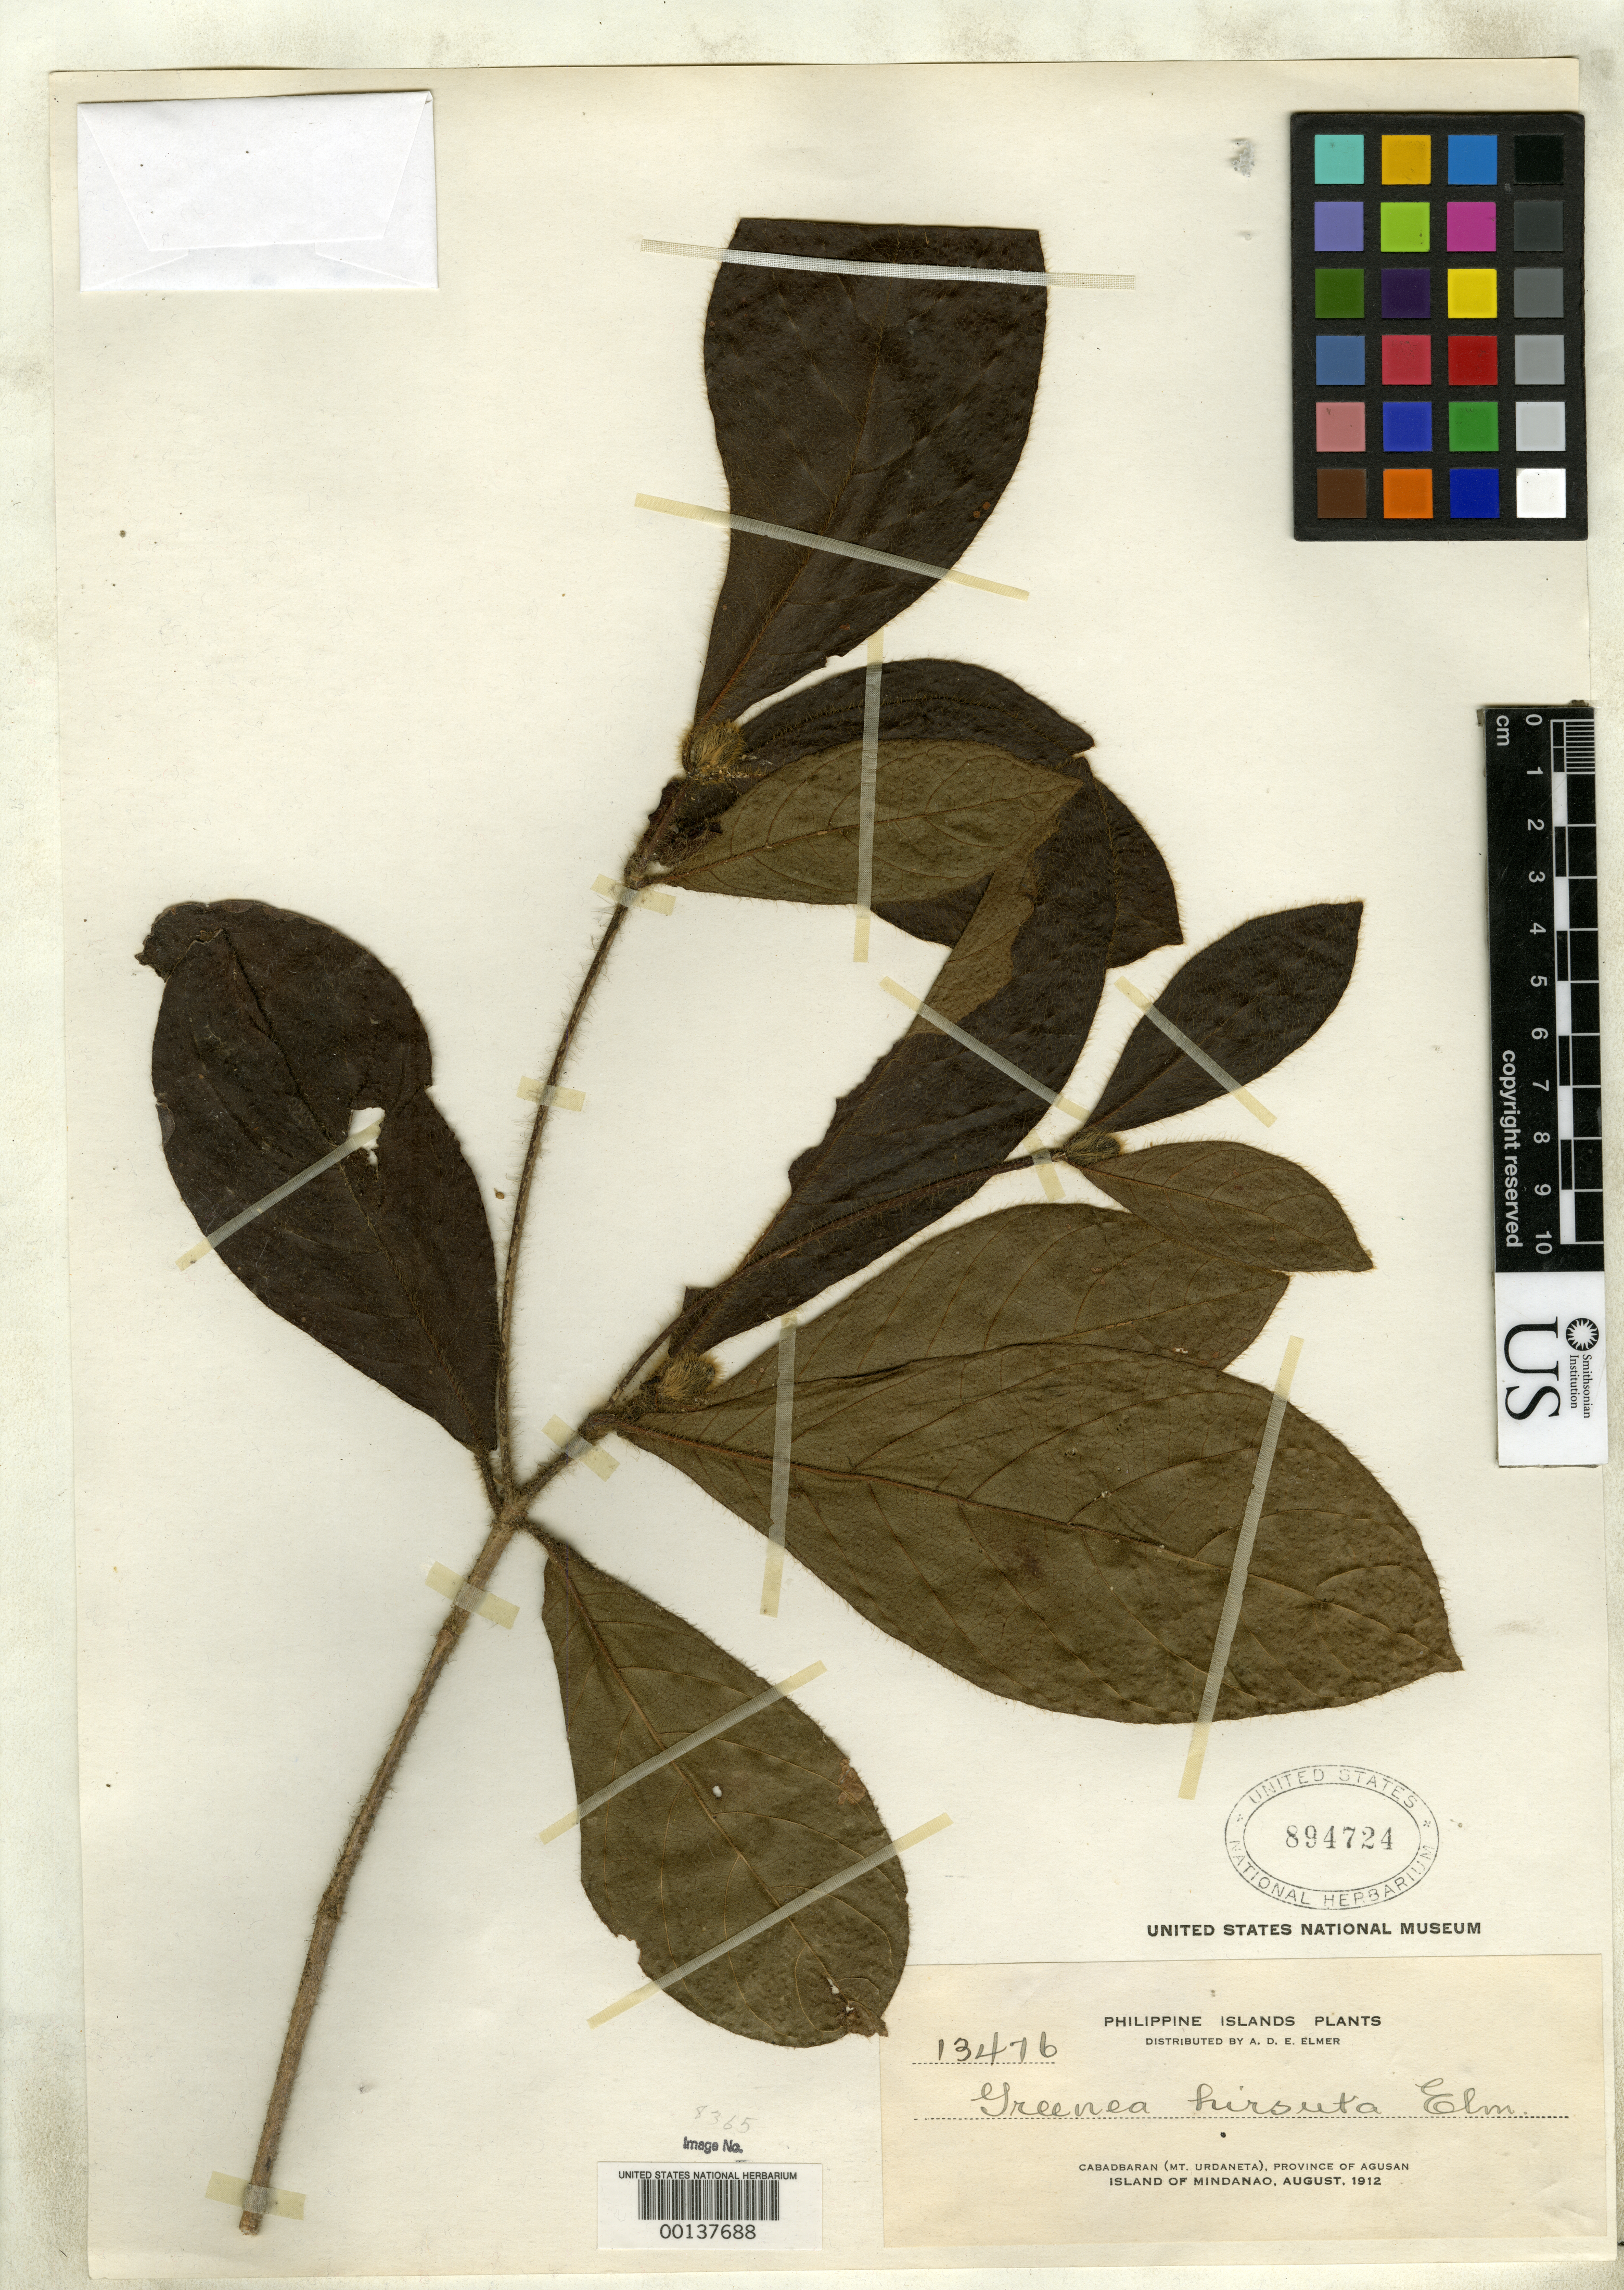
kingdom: Plantae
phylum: Tracheophyta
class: Magnoliopsida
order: Gentianales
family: Rubiaceae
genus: Greenea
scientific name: Greenea hirsuta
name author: Elmer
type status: Isotype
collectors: A. D. E. Elmer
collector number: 13476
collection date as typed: Aug 1912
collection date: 1912-08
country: Philippines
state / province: Caraga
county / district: Agusan del Norte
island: Mindanao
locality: Cabadbaran (Mt. Urdaneta), Province of Agusan, Island of Mindanao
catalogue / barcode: US 894724